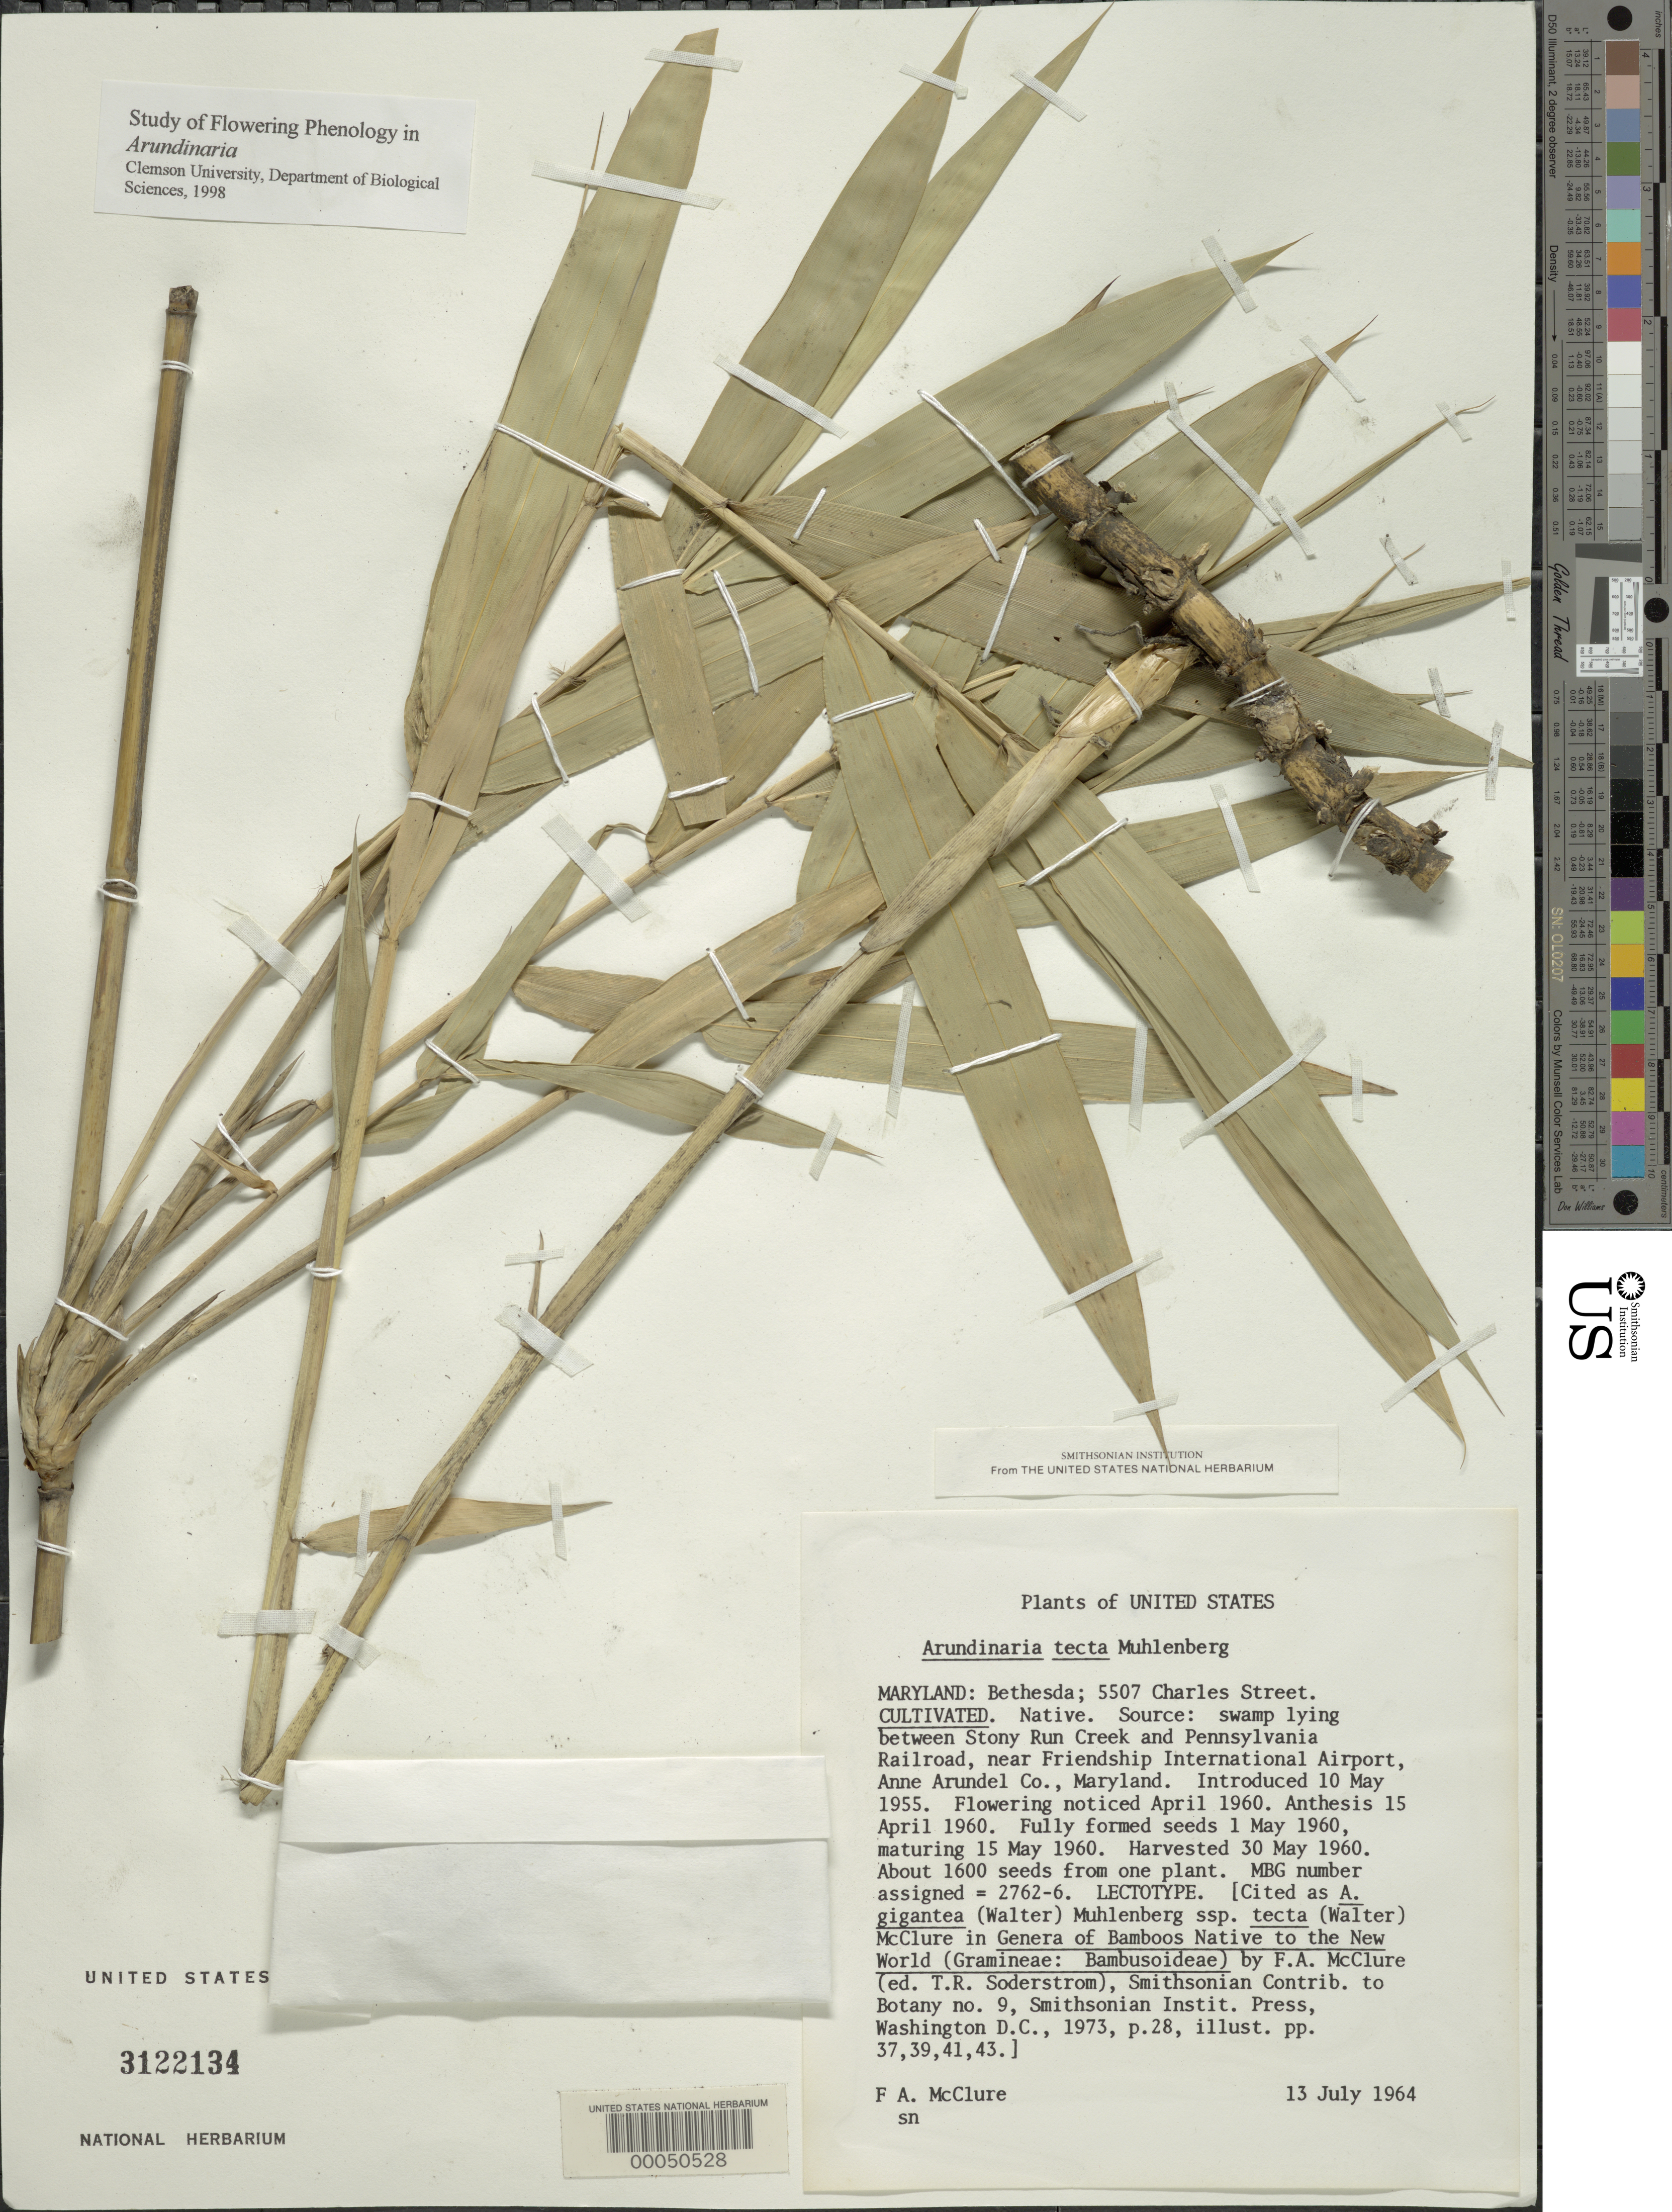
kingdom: Plantae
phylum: Tracheophyta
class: Liliopsida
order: Poales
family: Poaceae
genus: Arundinaria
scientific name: Arundinaria tecta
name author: (Walter) Muhl.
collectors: F. A. McClure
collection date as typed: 13 Jul 1964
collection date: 1964-07-13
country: United States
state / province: Maryland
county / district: Montgomery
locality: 5507 Charles Street, Bethesda (McClure's garden)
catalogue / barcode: US 3122134